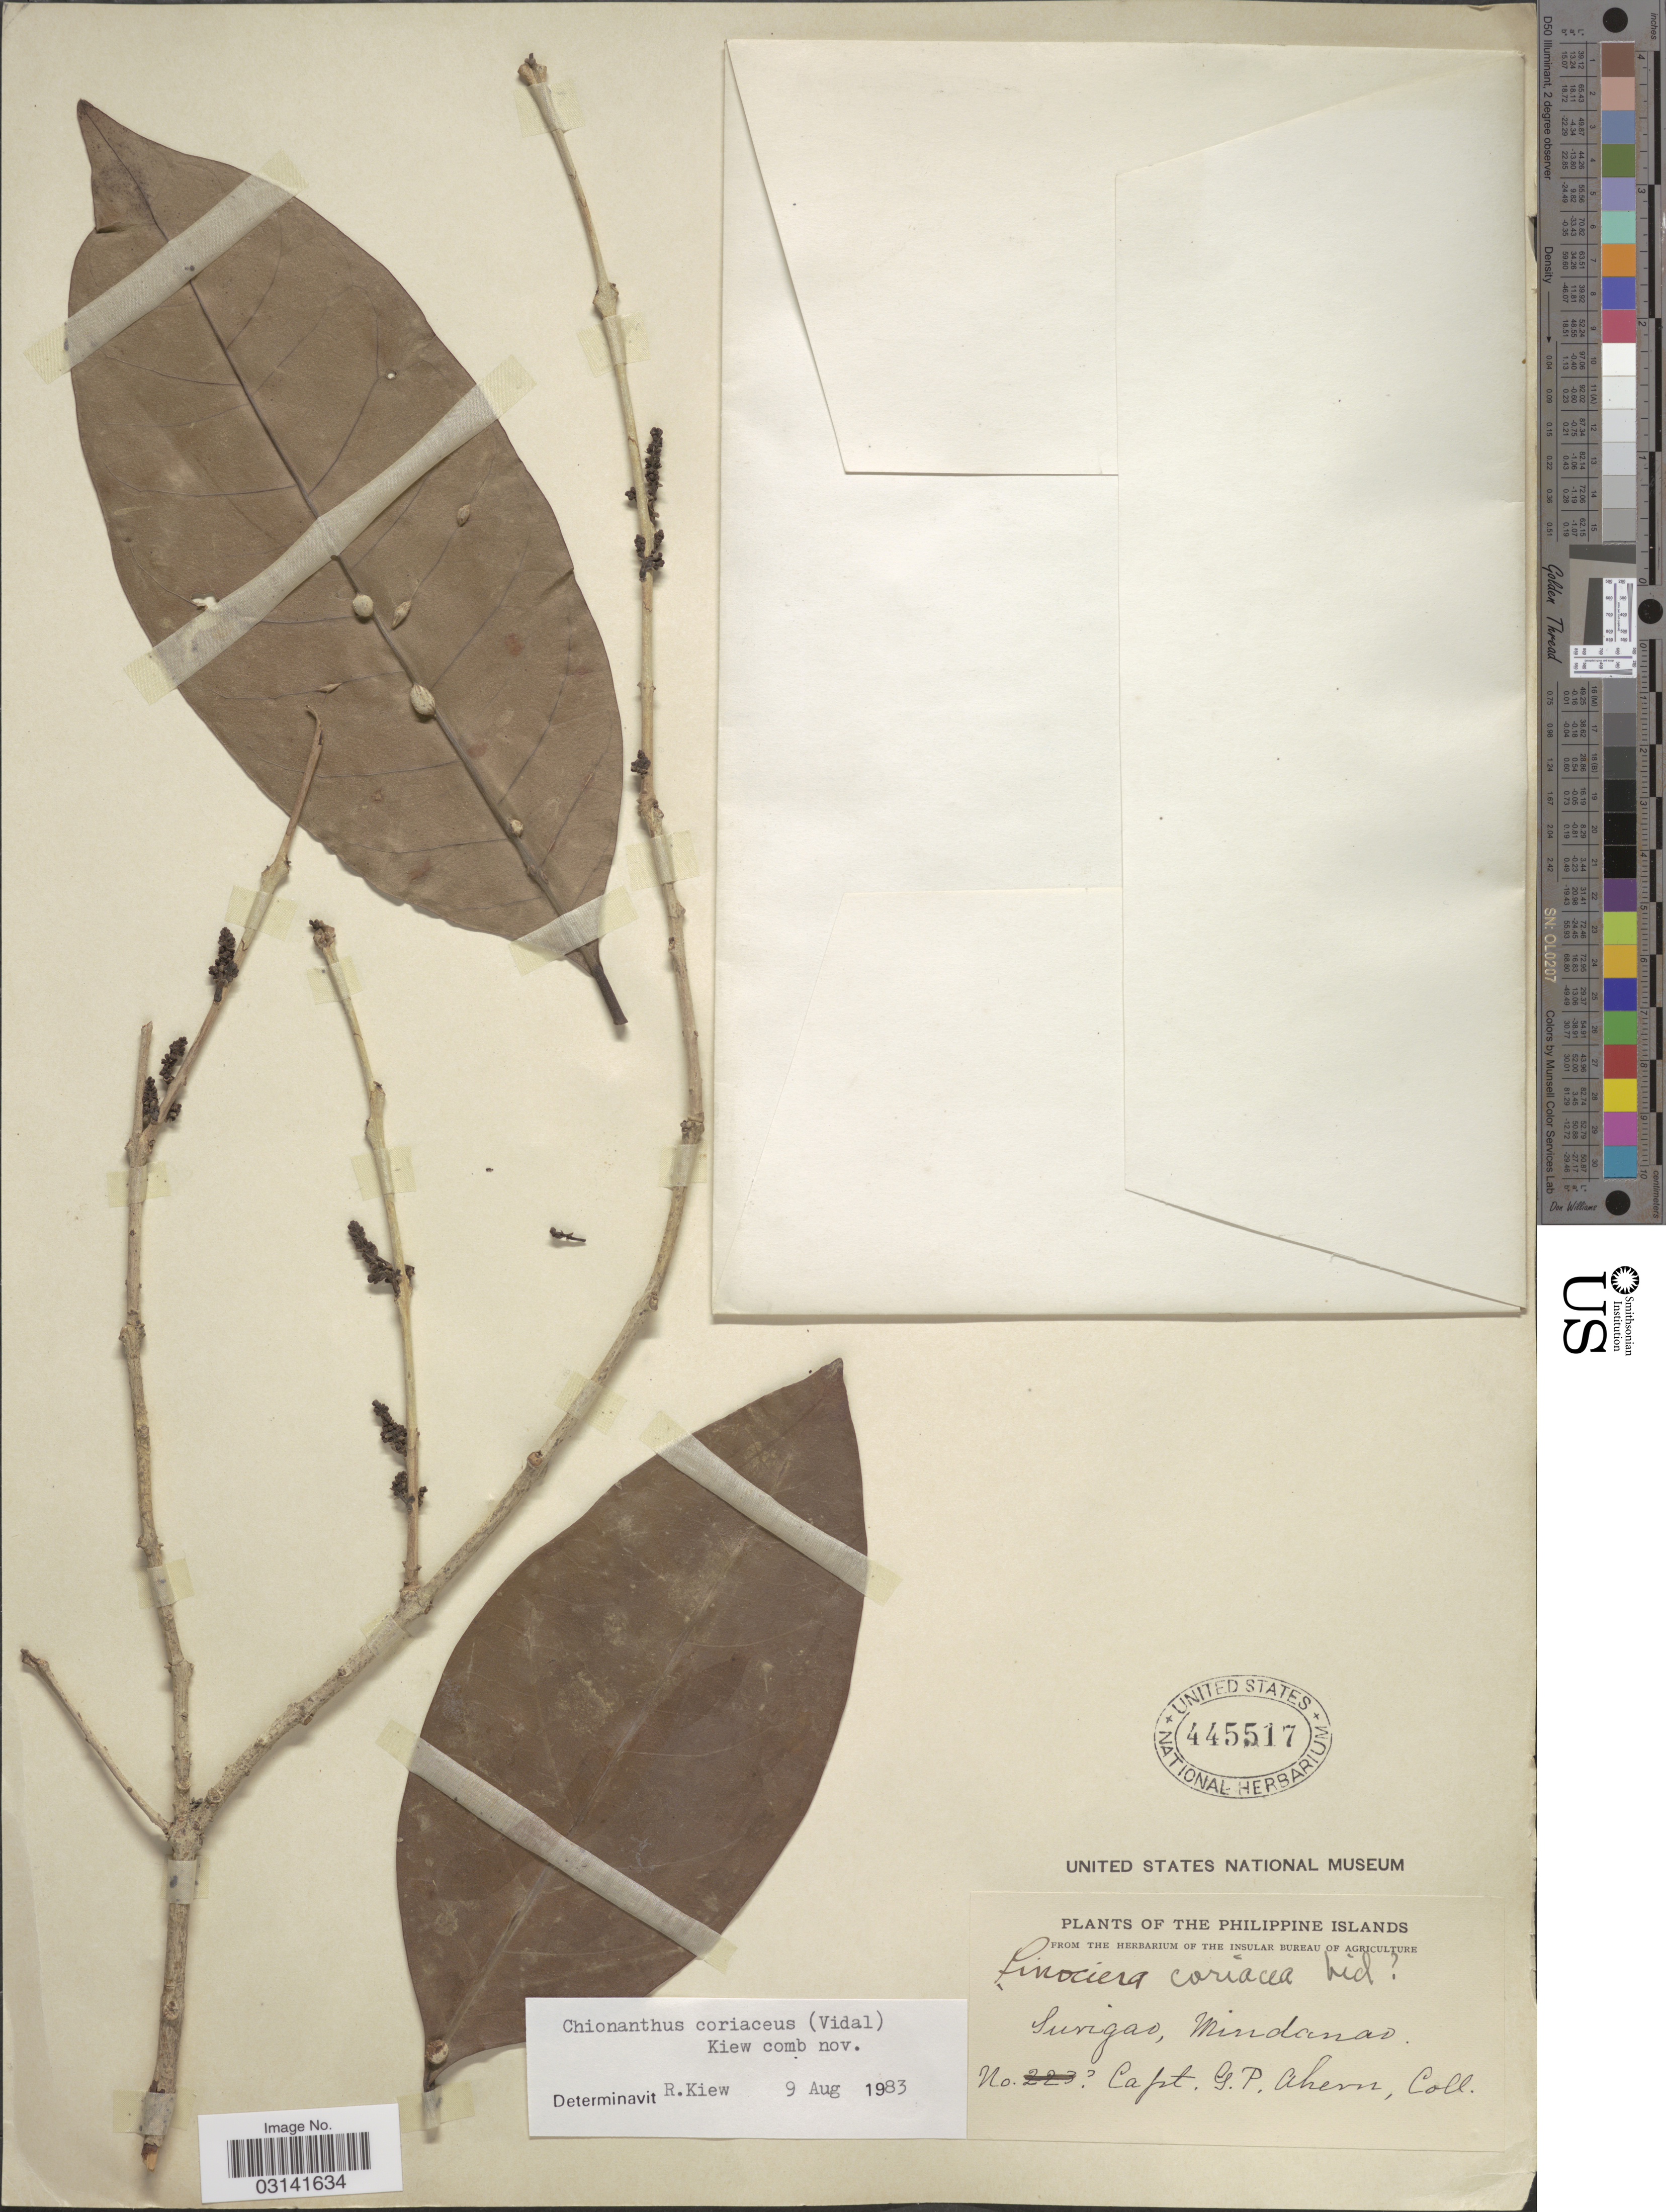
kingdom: Plantae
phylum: Tracheophyta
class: Magnoliopsida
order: Lamiales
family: Oleaceae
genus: Chionanthus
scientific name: Chionanthus coriaceus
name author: (S. Vidal) Y.P. Yang & S.Y. Lu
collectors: G. Ahern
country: Philippines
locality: Surigao, Mindanao.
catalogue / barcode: US 445517